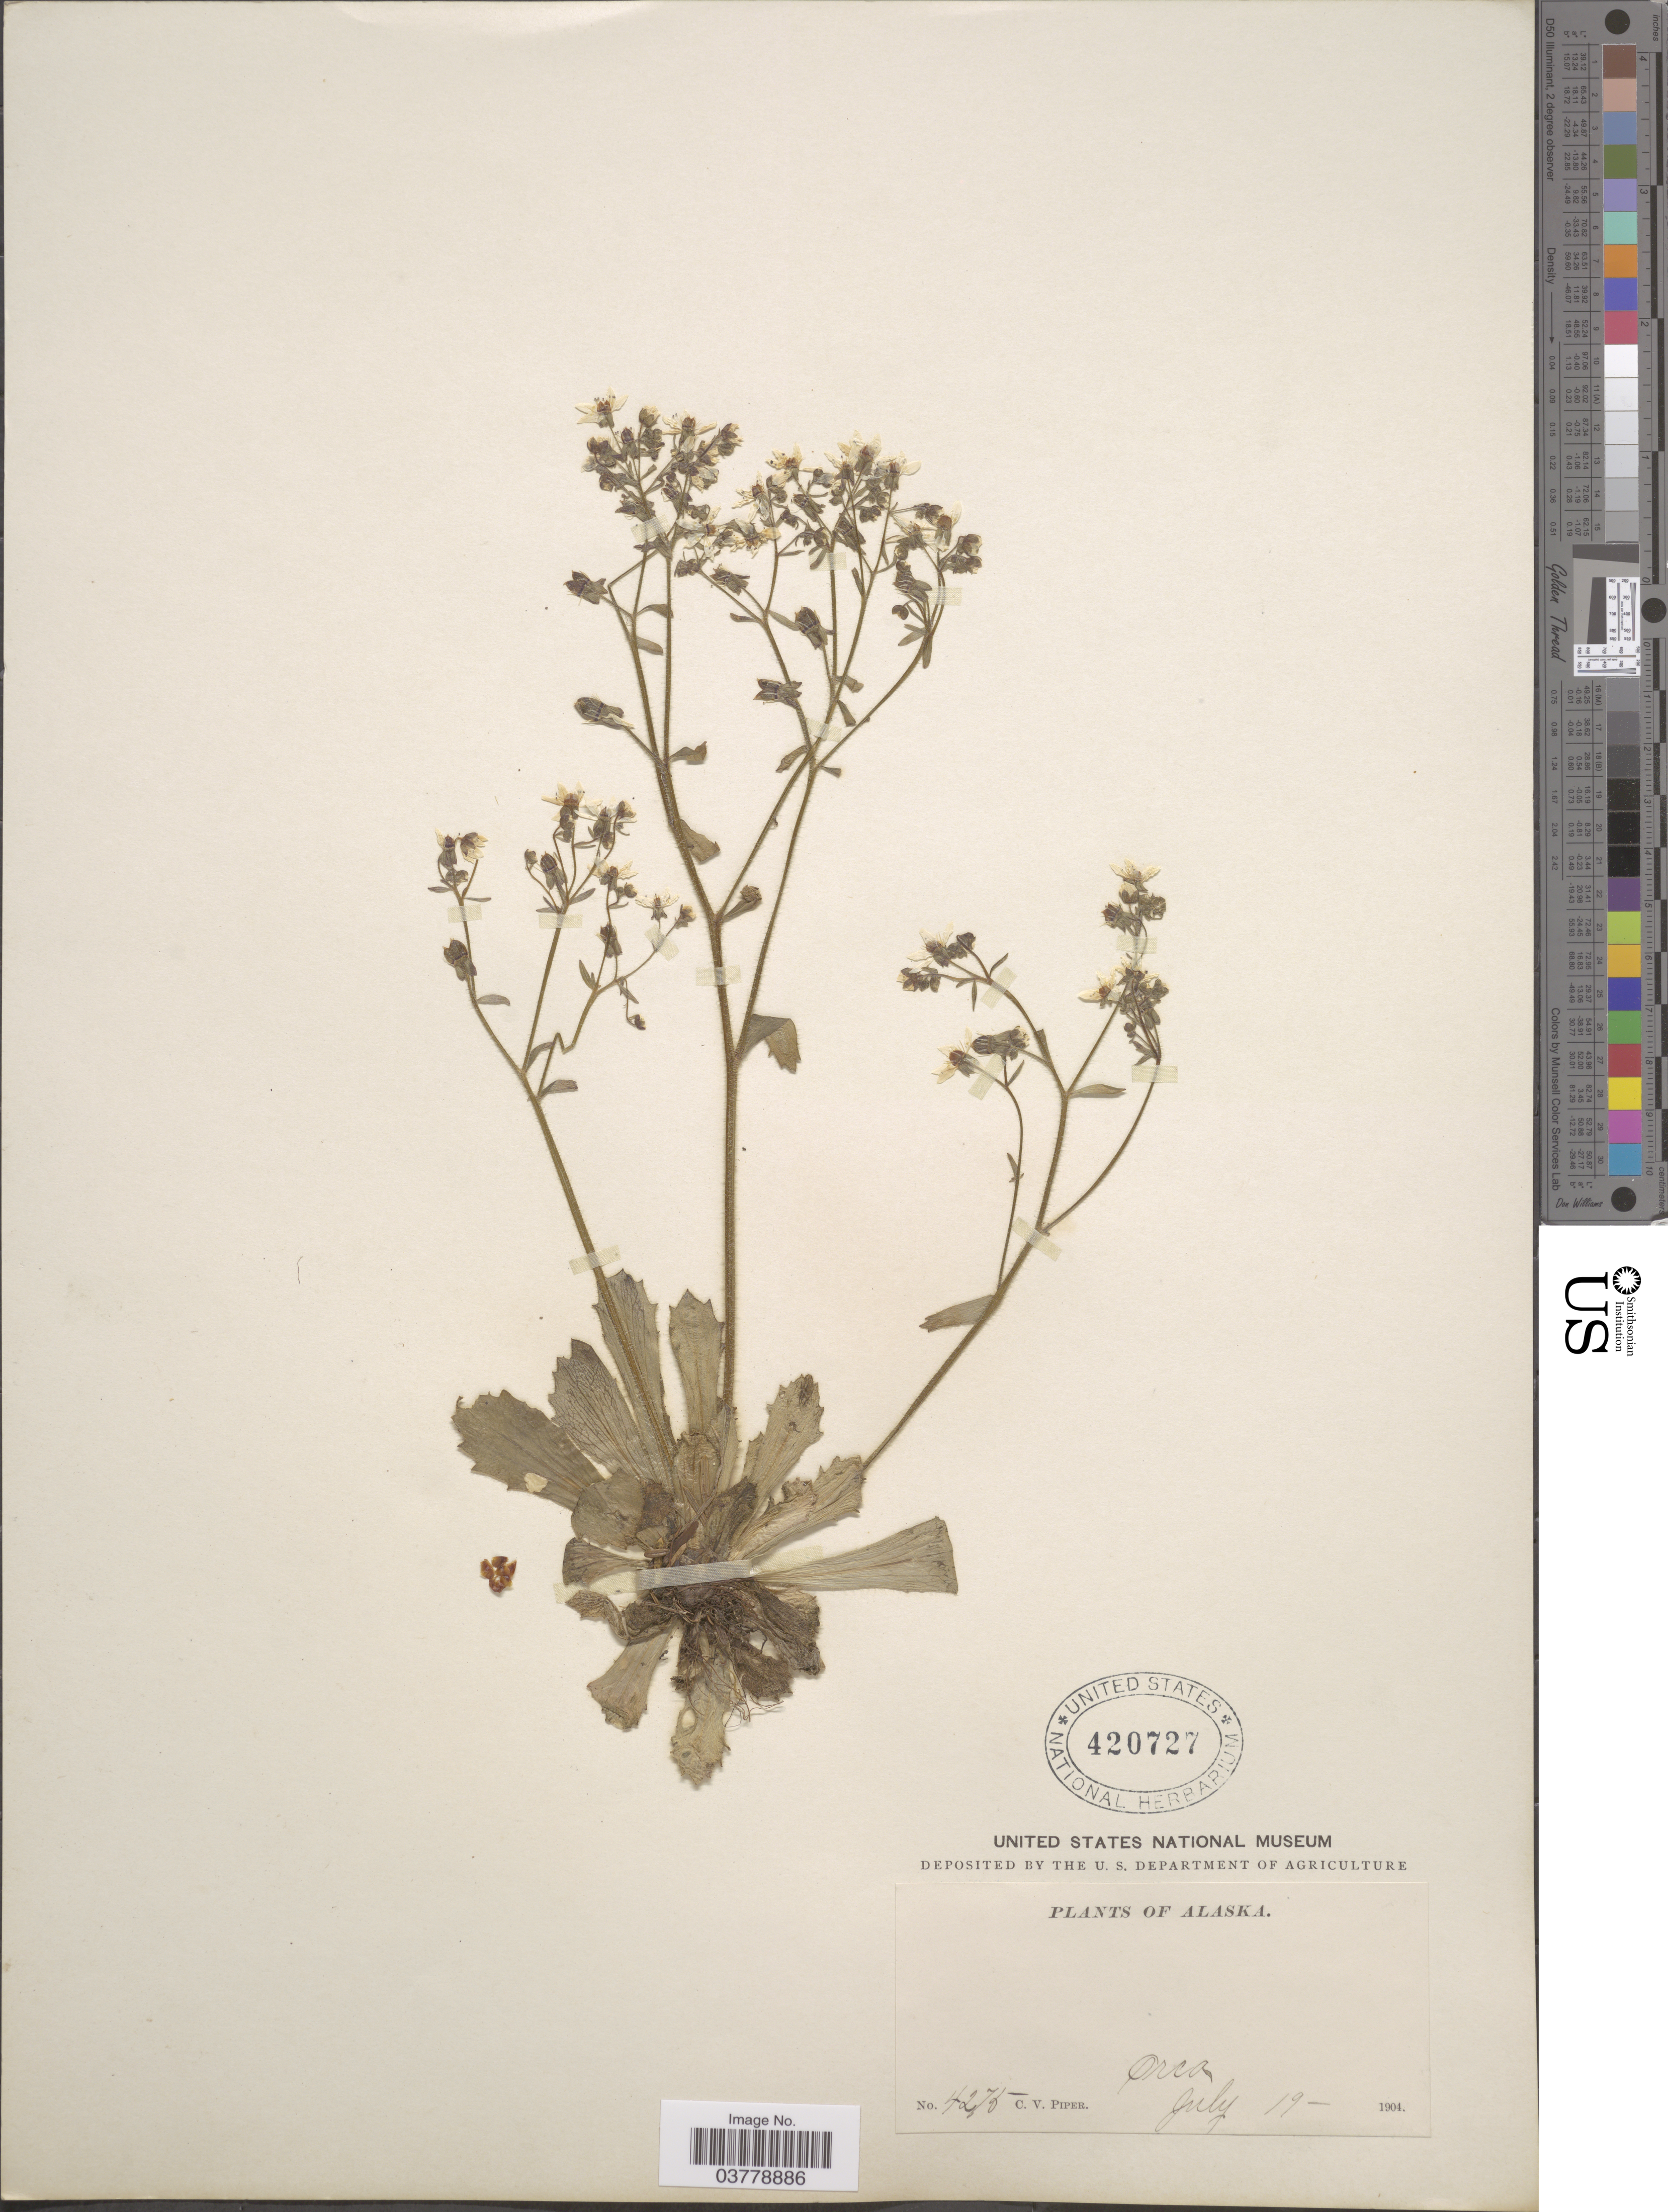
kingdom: Plantae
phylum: Tracheophyta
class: Magnoliopsida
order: Saxifragales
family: Saxifragaceae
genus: Micranthes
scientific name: Micranthes ferruginea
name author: (Graham) Brouillet & Gornall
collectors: C. V. Piper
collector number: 4275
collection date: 1904-07-19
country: United States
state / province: Alaska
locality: Orca.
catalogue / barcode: US 420727